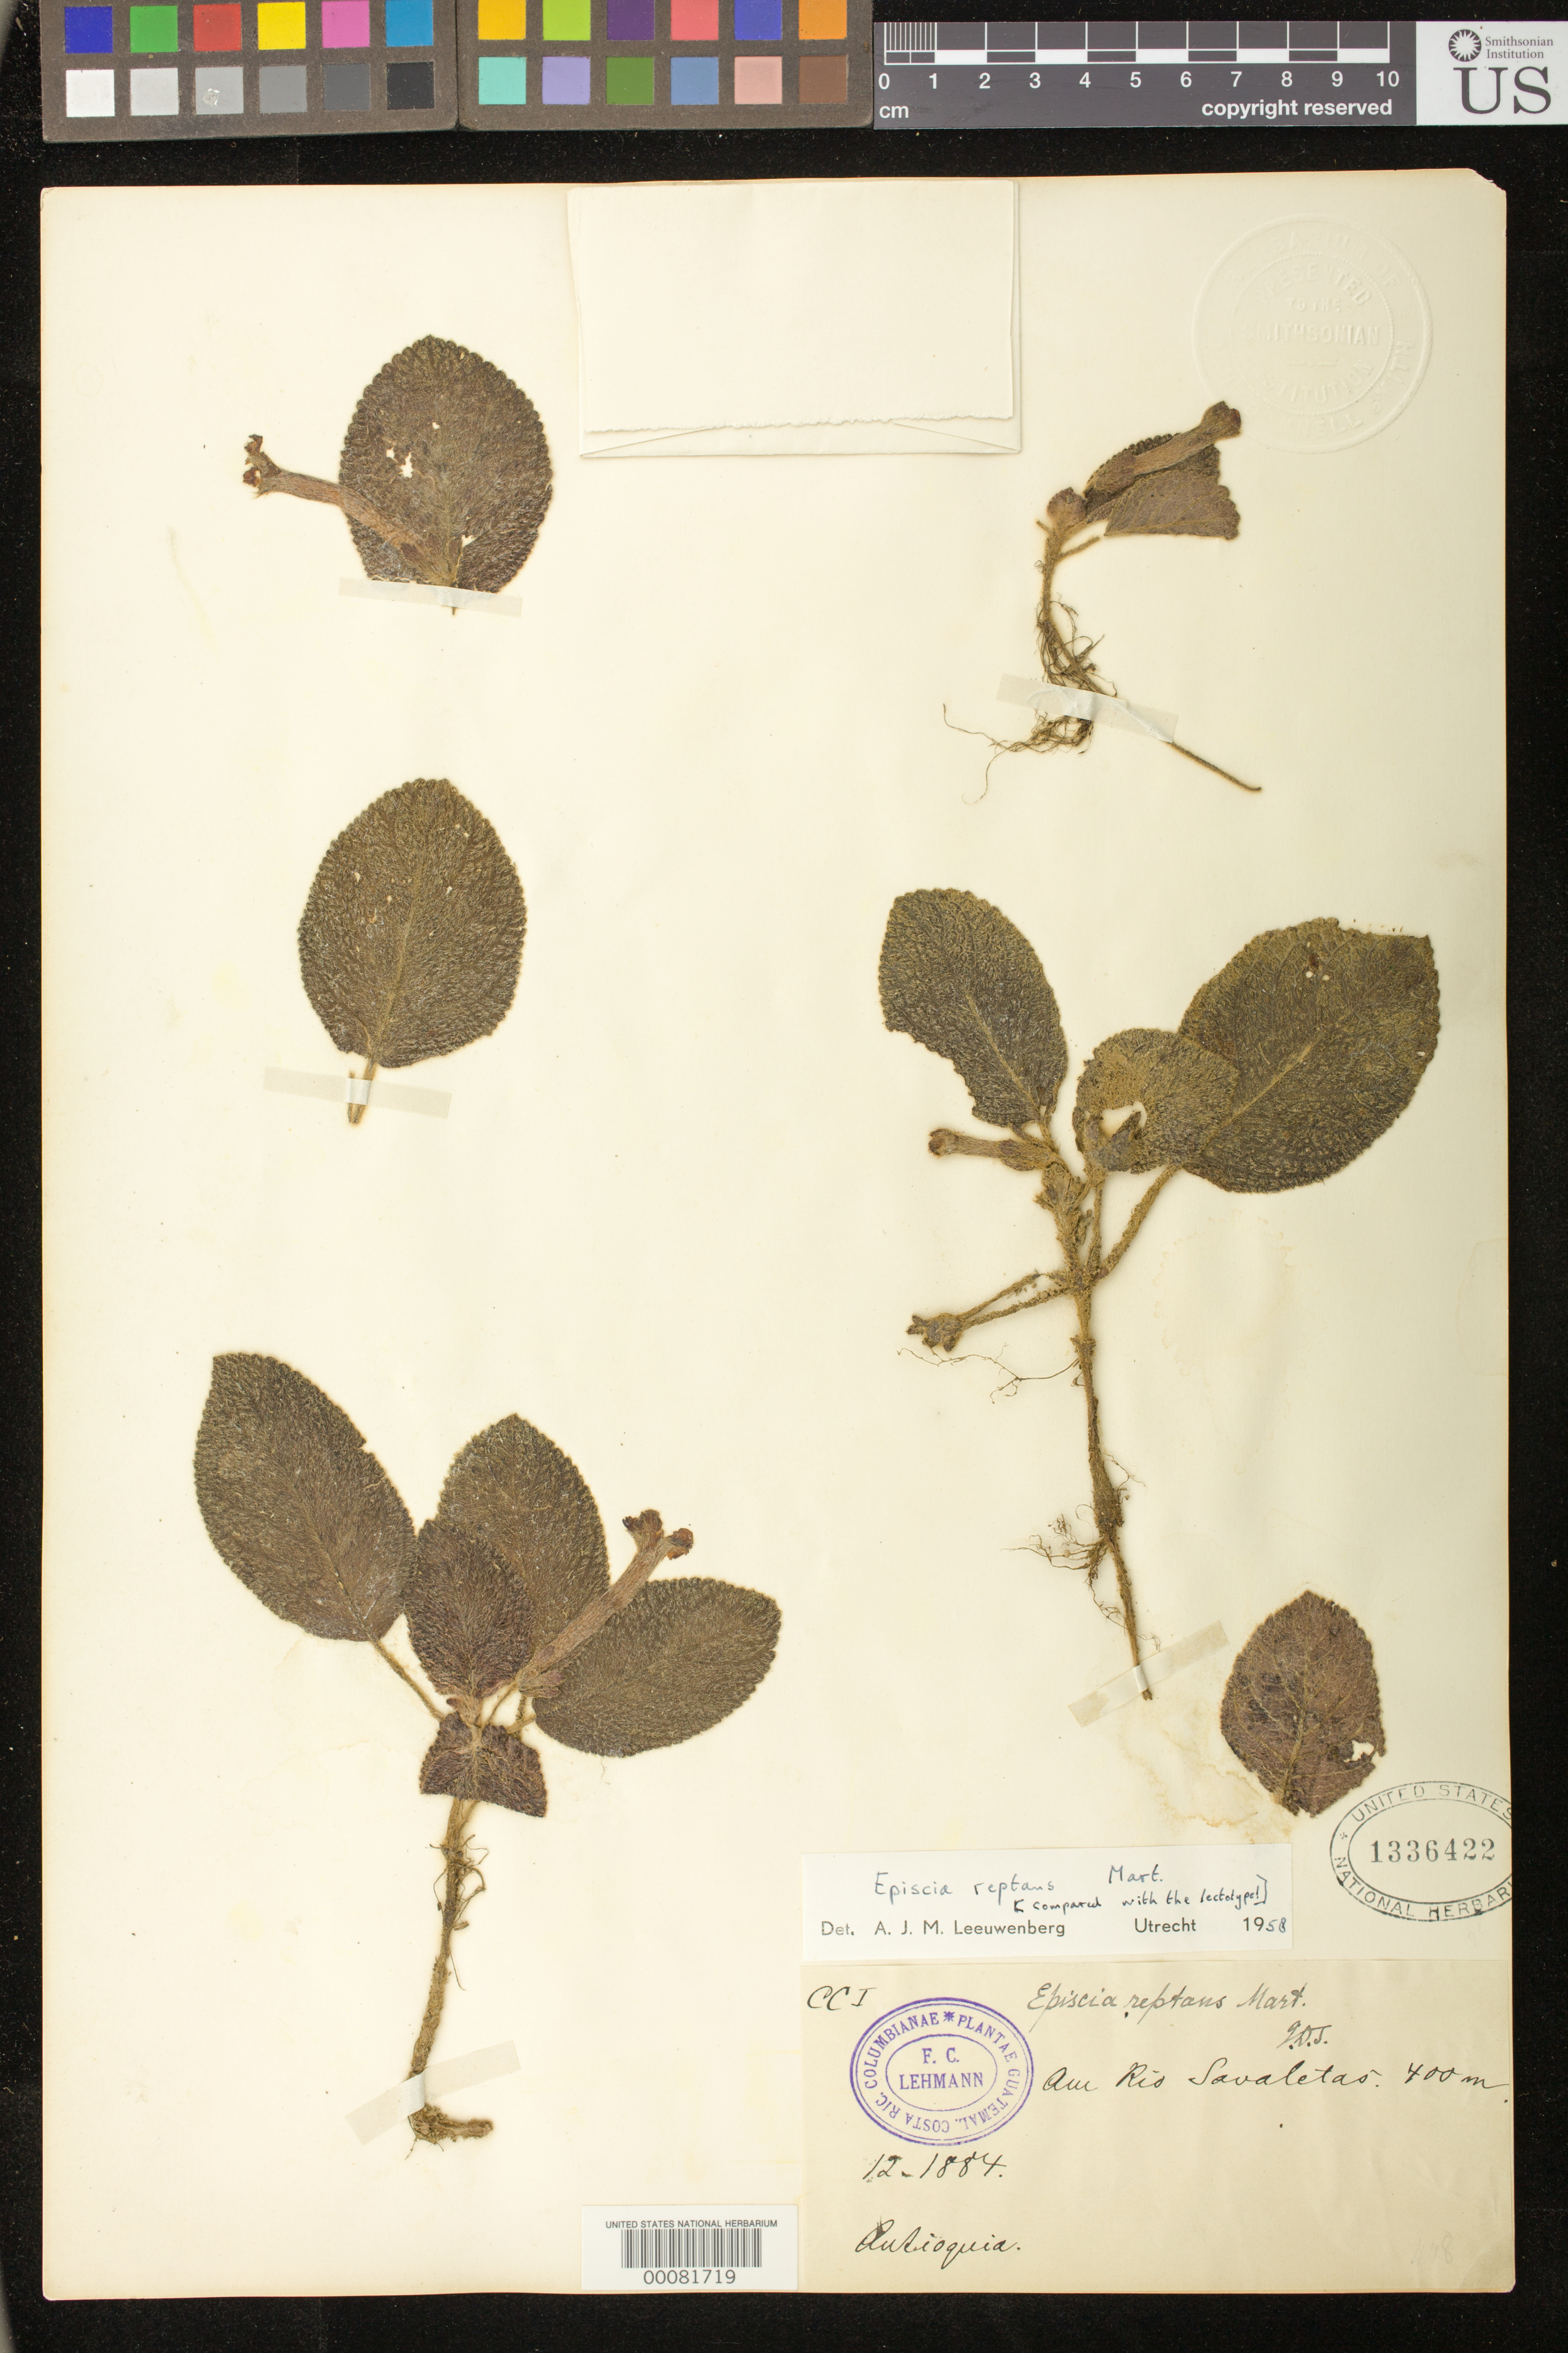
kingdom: Plantae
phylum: Tracheophyta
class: Magnoliopsida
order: Lamiales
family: Gesneriaceae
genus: Episcia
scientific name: Episcia reptans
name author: Mart.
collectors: F. C. Lehmann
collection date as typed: Dec 1884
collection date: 1884-12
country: Colombia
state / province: Antioquia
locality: Rio Savaletas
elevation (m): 400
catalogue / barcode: US 1336422